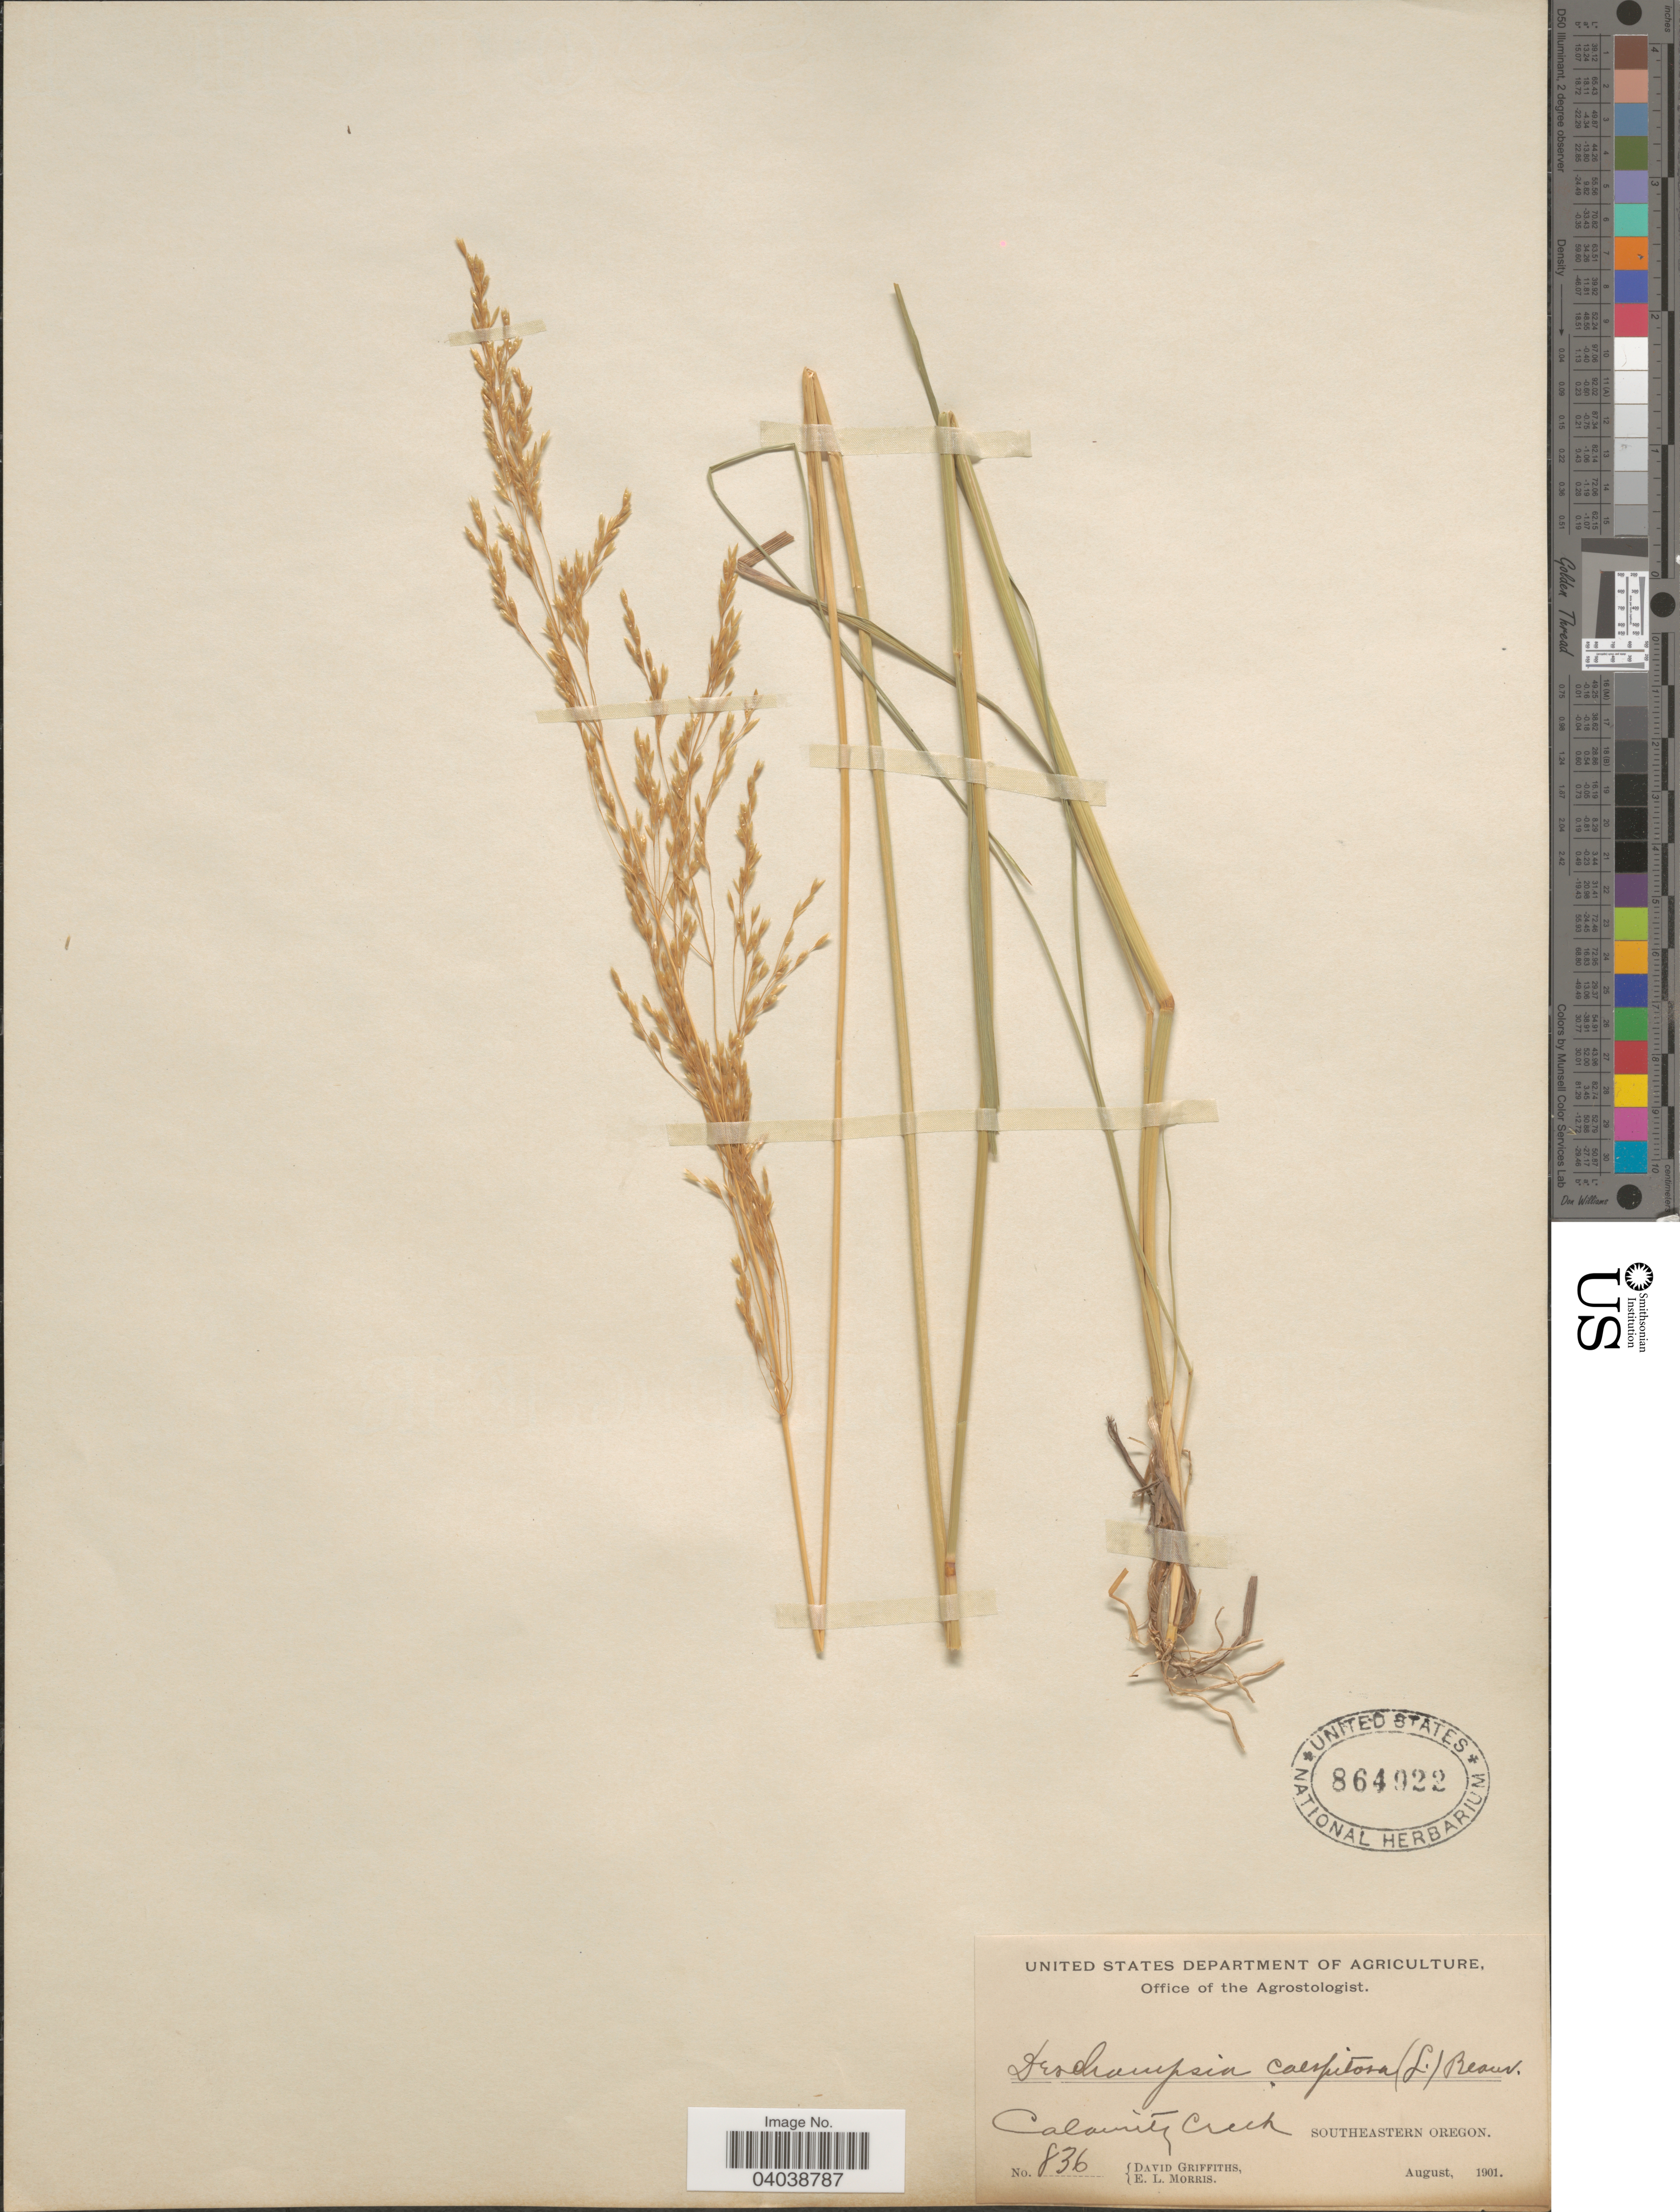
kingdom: Plantae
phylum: Tracheophyta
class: Liliopsida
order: Poales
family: Poaceae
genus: Deschampsia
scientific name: Deschampsia cespitosa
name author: (L.) P. Beauv.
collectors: D. Griffiths & E. Morris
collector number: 836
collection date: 1901-08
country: United States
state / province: Oregon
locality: Calamity Creek. Southeastern Oregon.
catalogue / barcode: US 864922